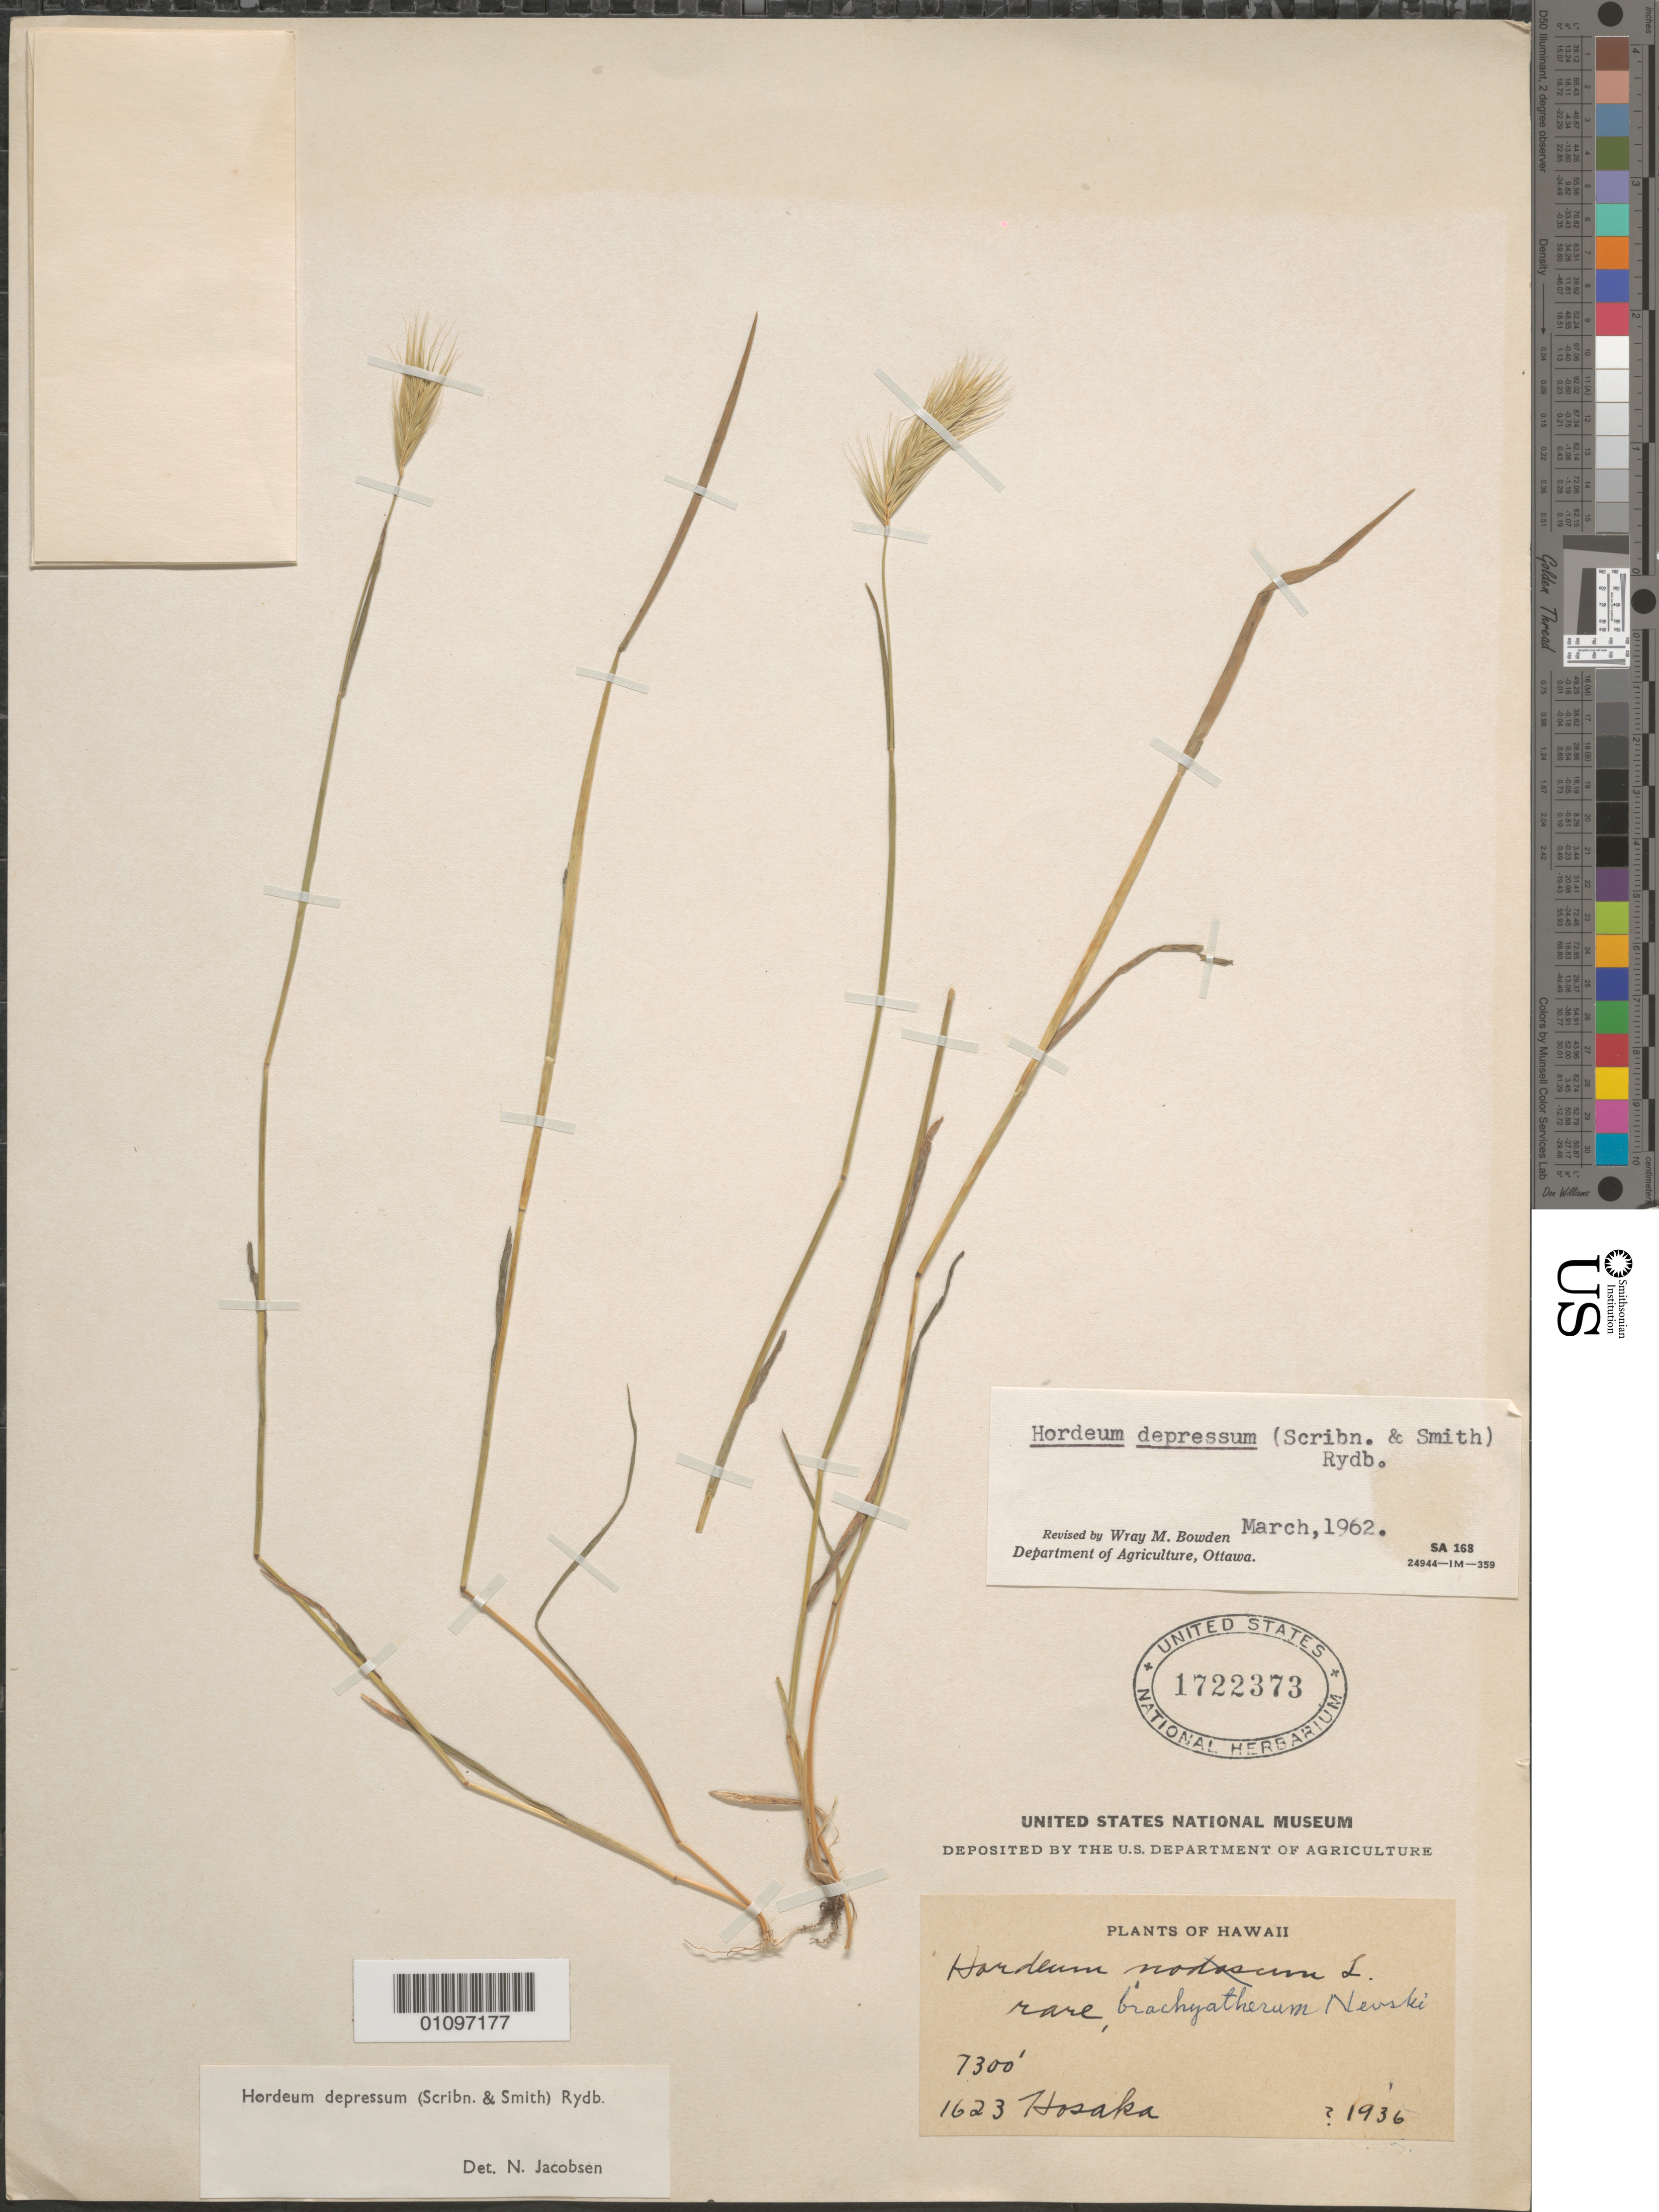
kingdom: Plantae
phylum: Tracheophyta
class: Liliopsida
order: Poales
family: Poaceae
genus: Hordeum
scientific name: Hordeum nodosum var. depressum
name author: Scribn. & J.G. Sm.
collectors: -. Hosaka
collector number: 1623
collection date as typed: --/---/1936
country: United States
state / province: Hawaii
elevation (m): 396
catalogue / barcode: US 1722373